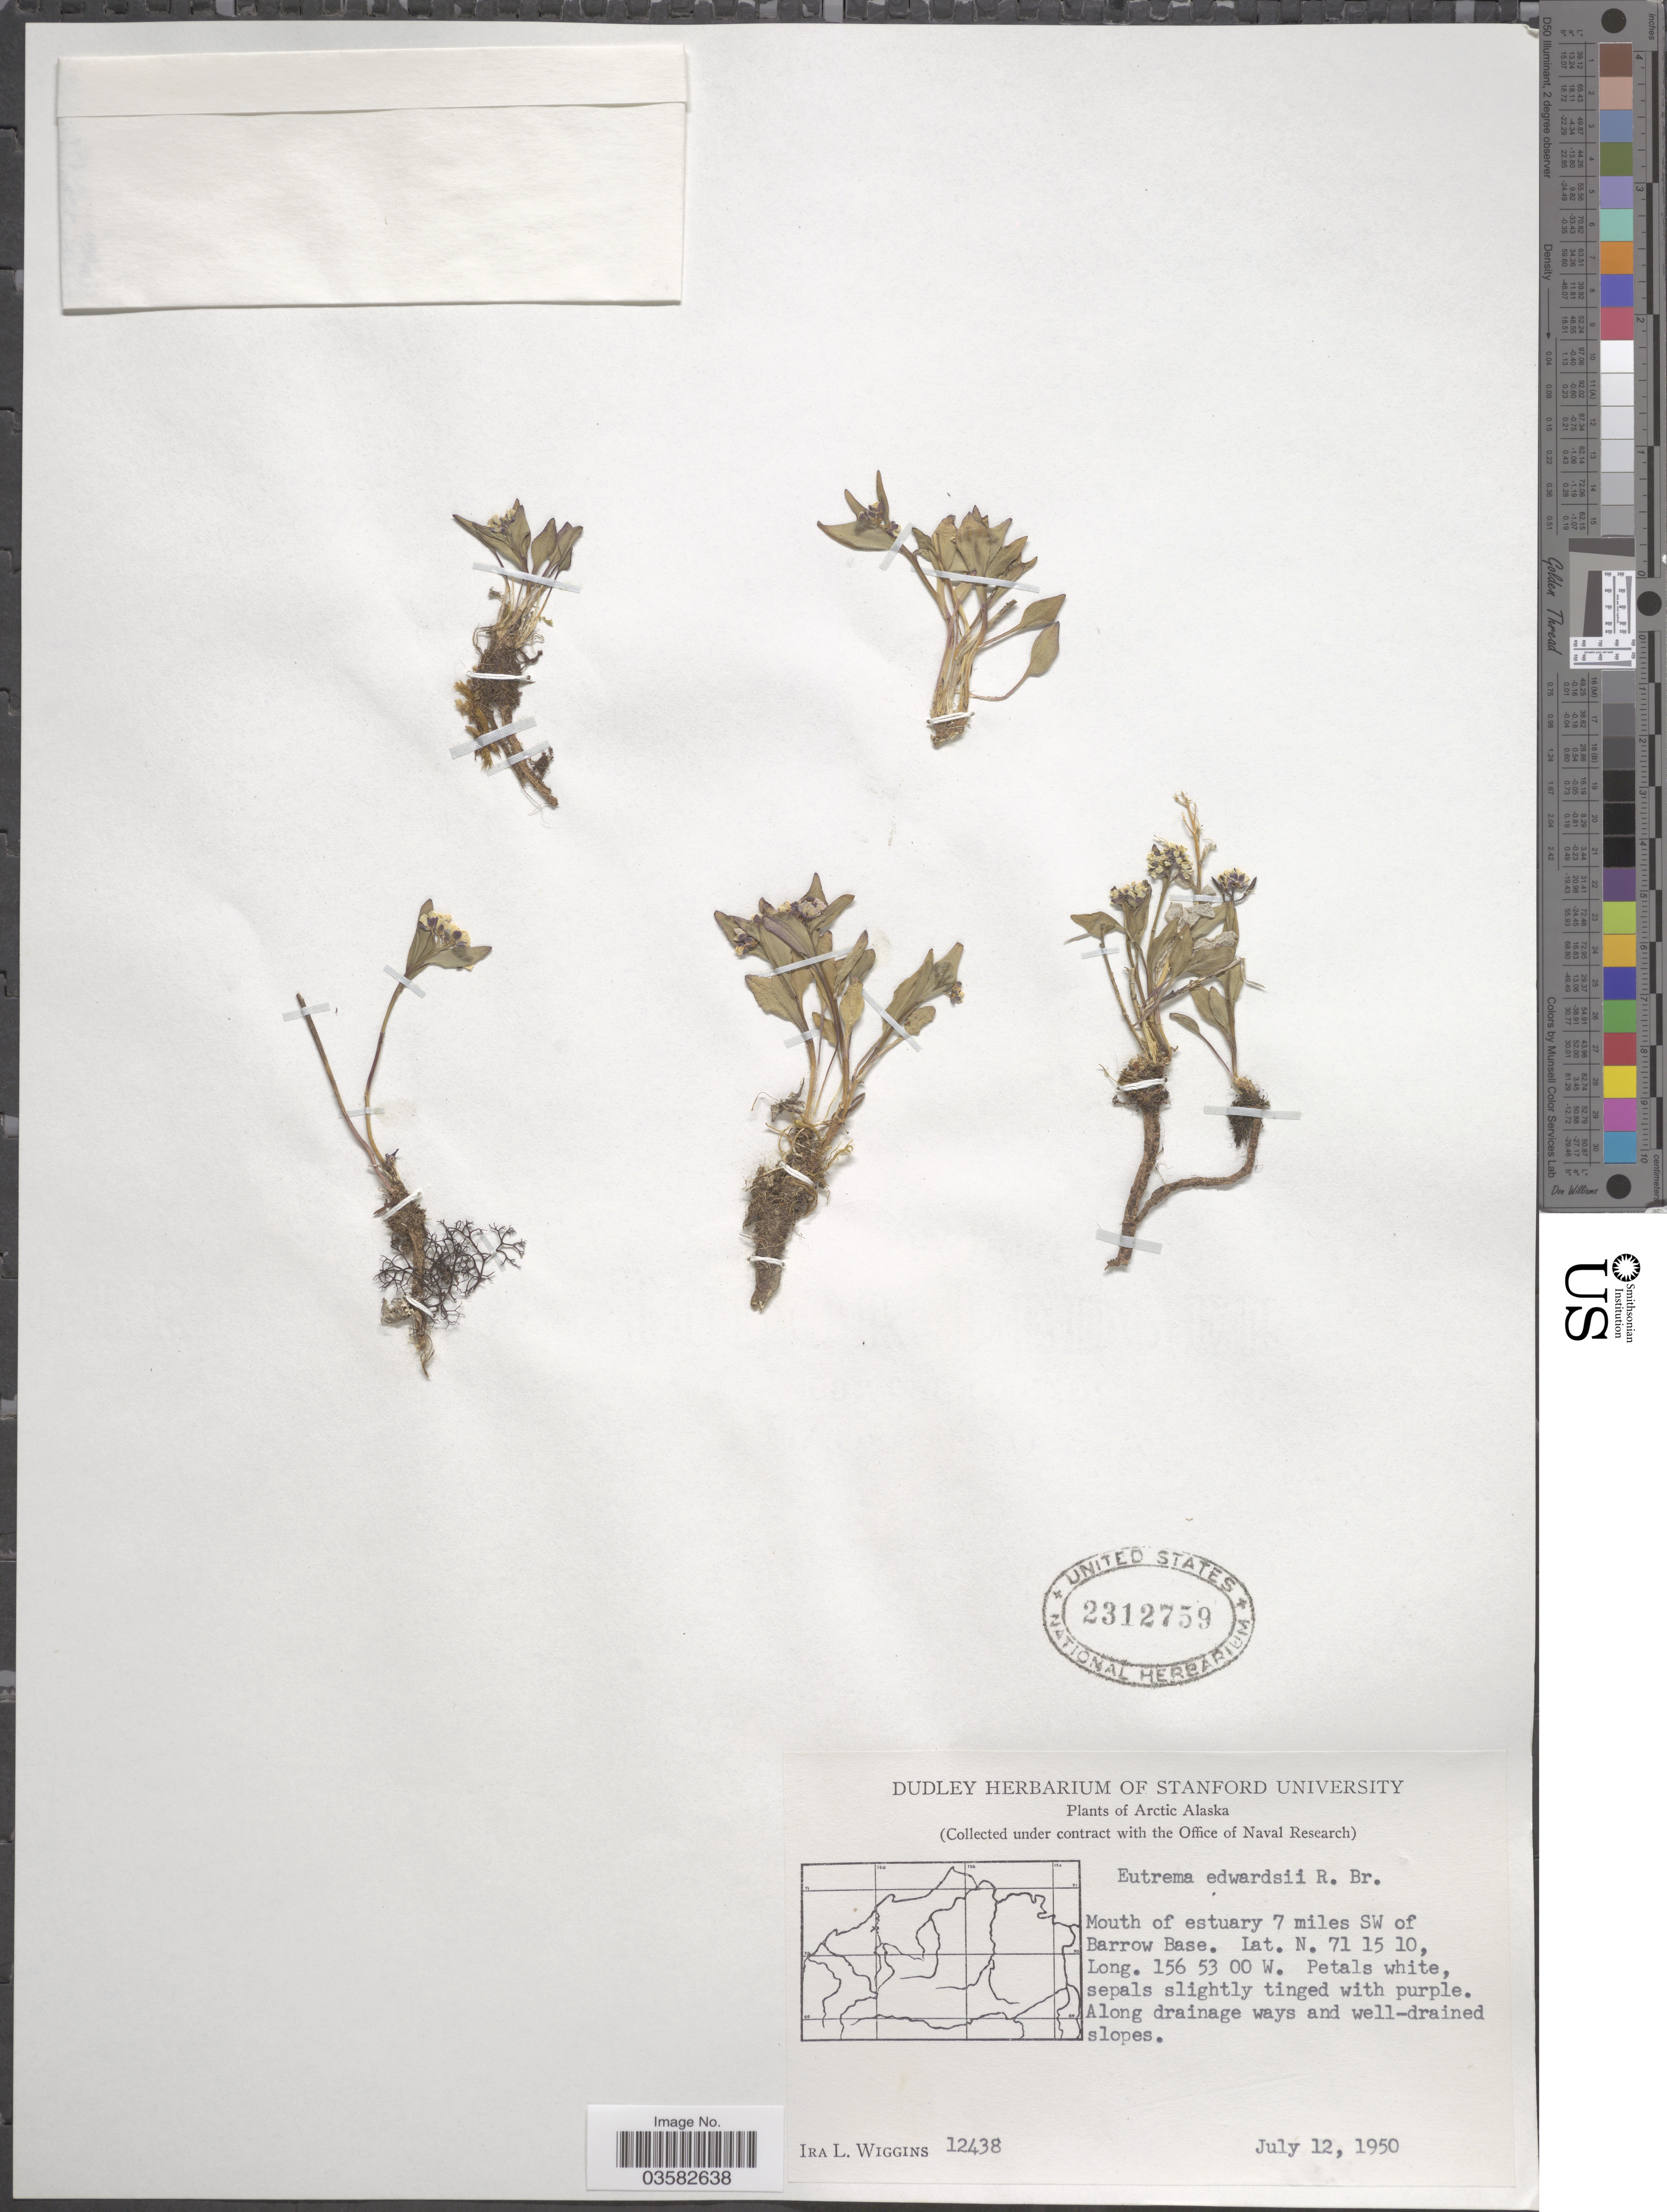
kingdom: Plantae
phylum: Tracheophyta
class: Magnoliopsida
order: Brassicales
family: Brassicaceae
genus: Eutrema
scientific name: Eutrema edwardsii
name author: R. Br.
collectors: I. L. Wiggins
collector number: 12438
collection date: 1950-07-12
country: United States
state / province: Alaska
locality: Arctic Alaska. Mouth of estuary 7 miles SW of Barrow Base.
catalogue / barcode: US 2312759